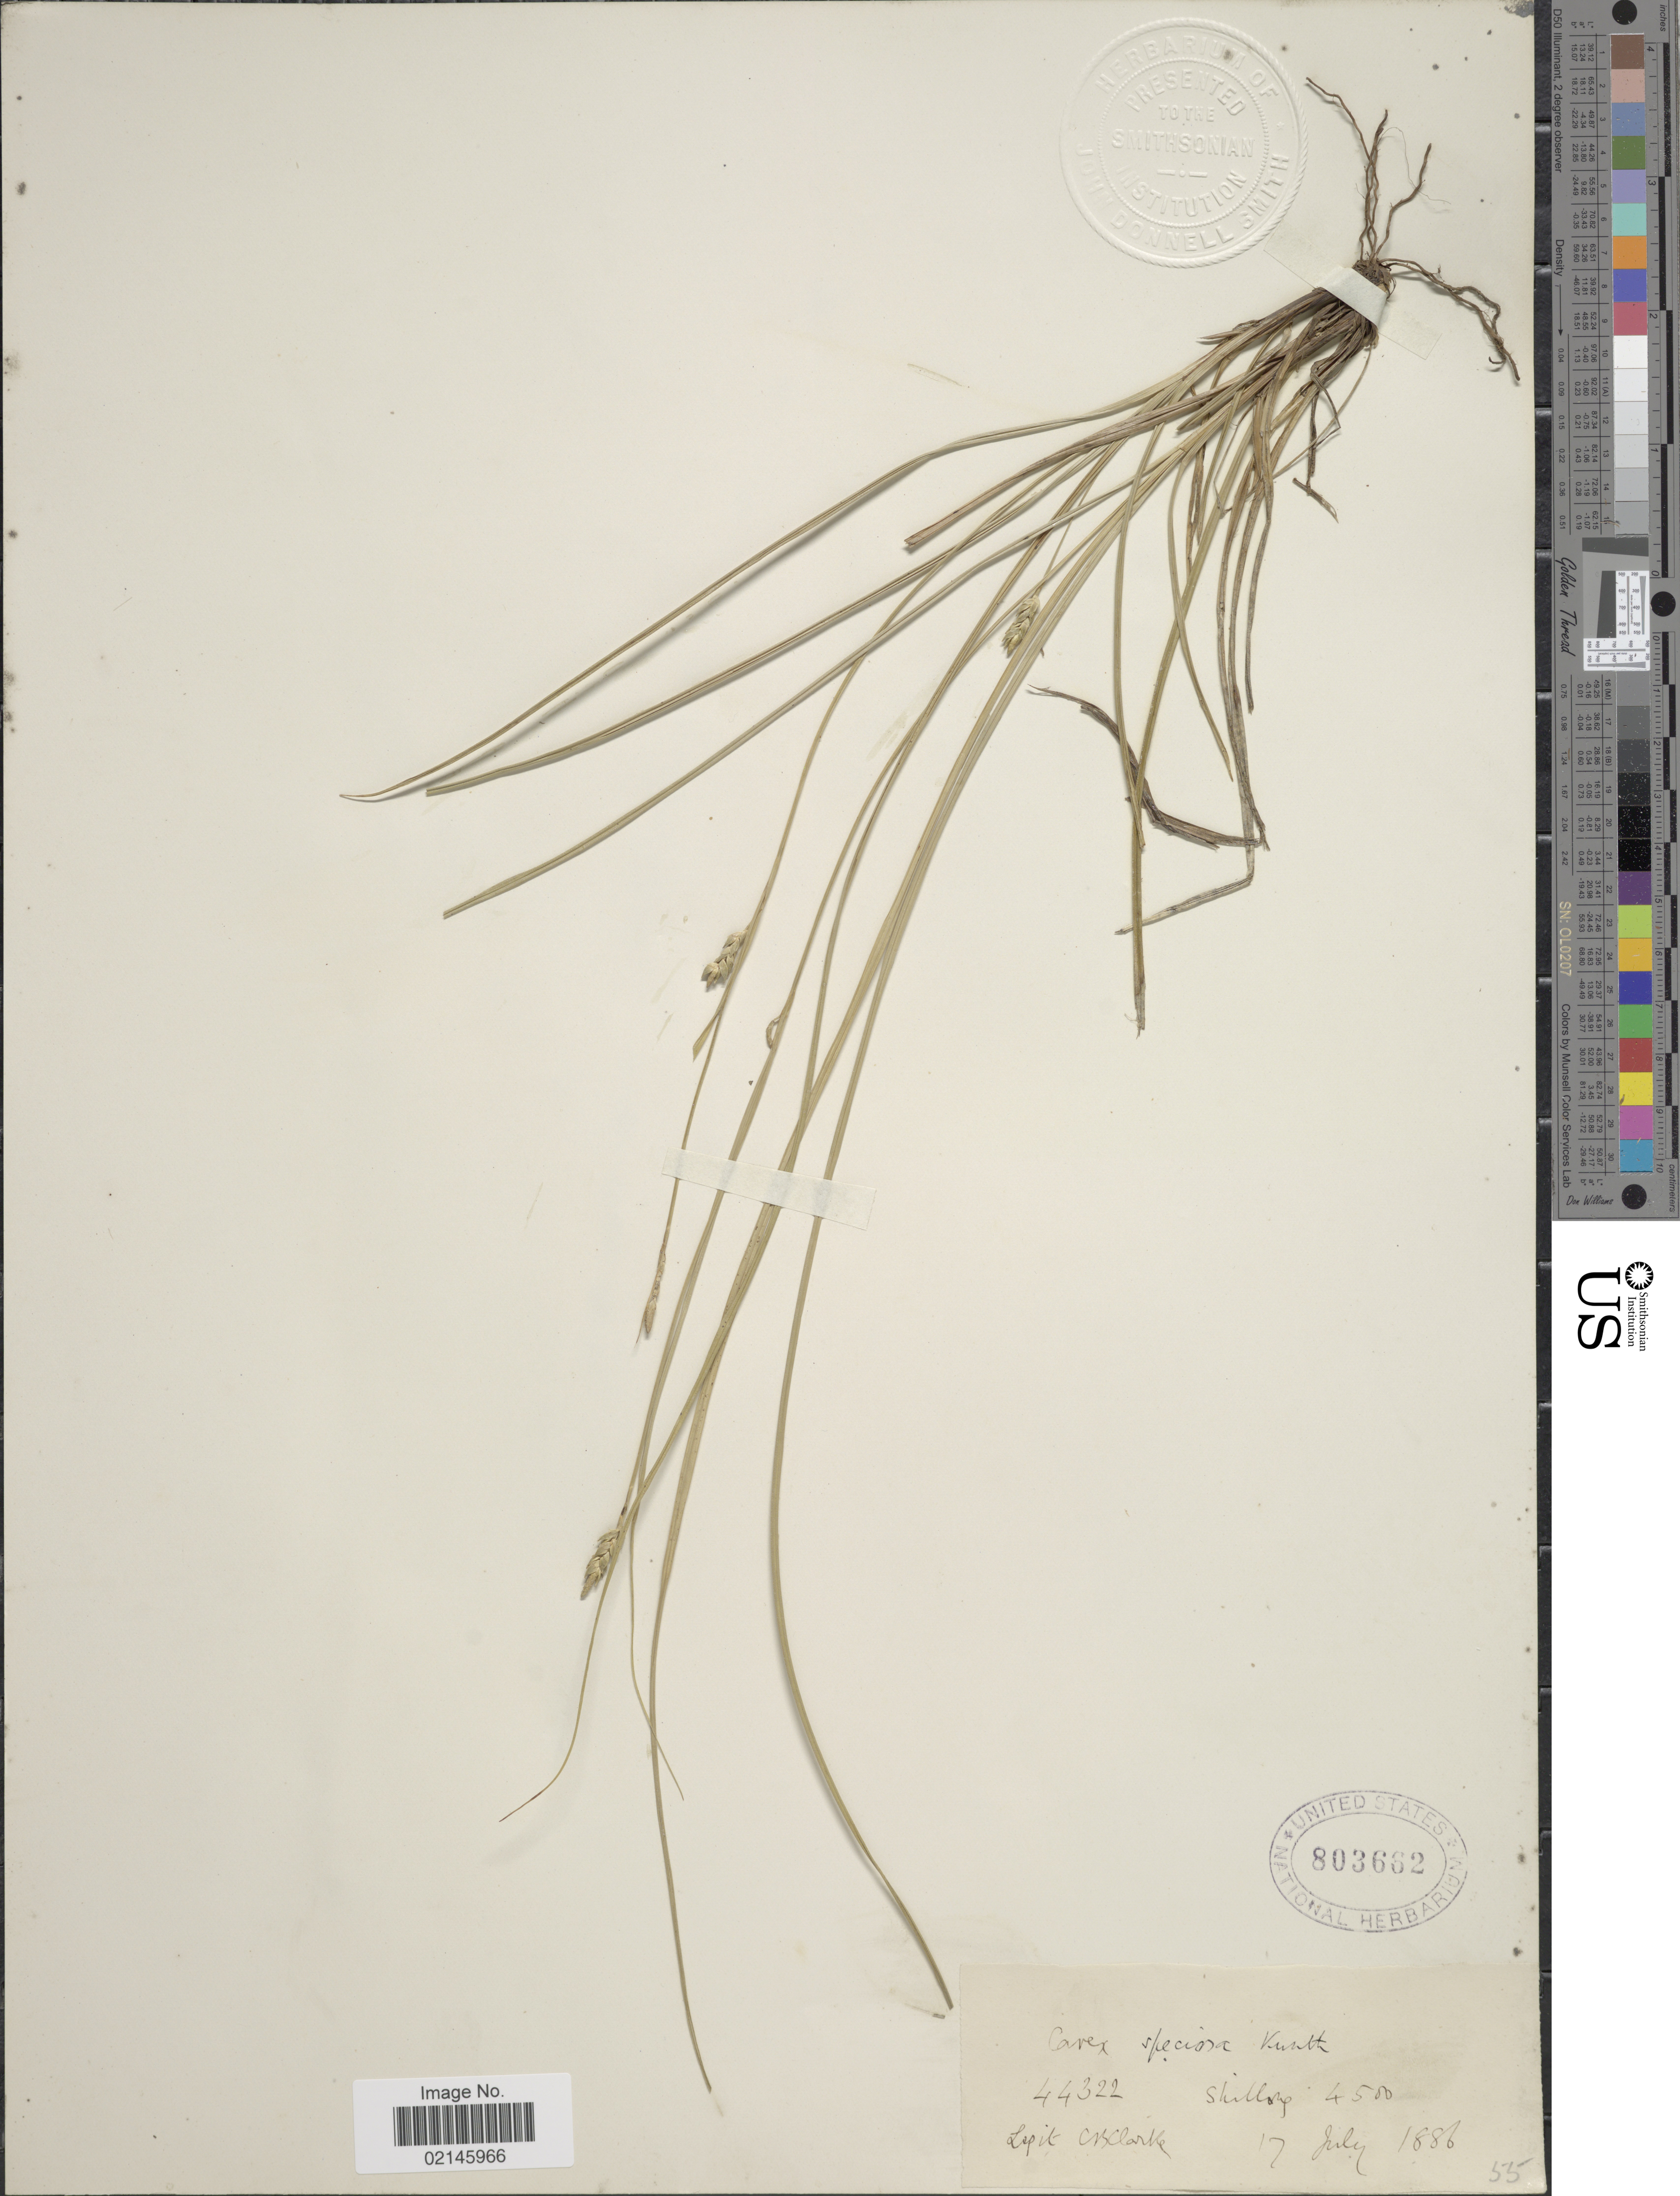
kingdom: Plantae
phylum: Tracheophyta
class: Liliopsida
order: Poales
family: Cyperaceae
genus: Carex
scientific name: Carex speciosa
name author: Kunth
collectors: C. B. Clarke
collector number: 44322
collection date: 1886-07-17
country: India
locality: Shillong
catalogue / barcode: US 803662